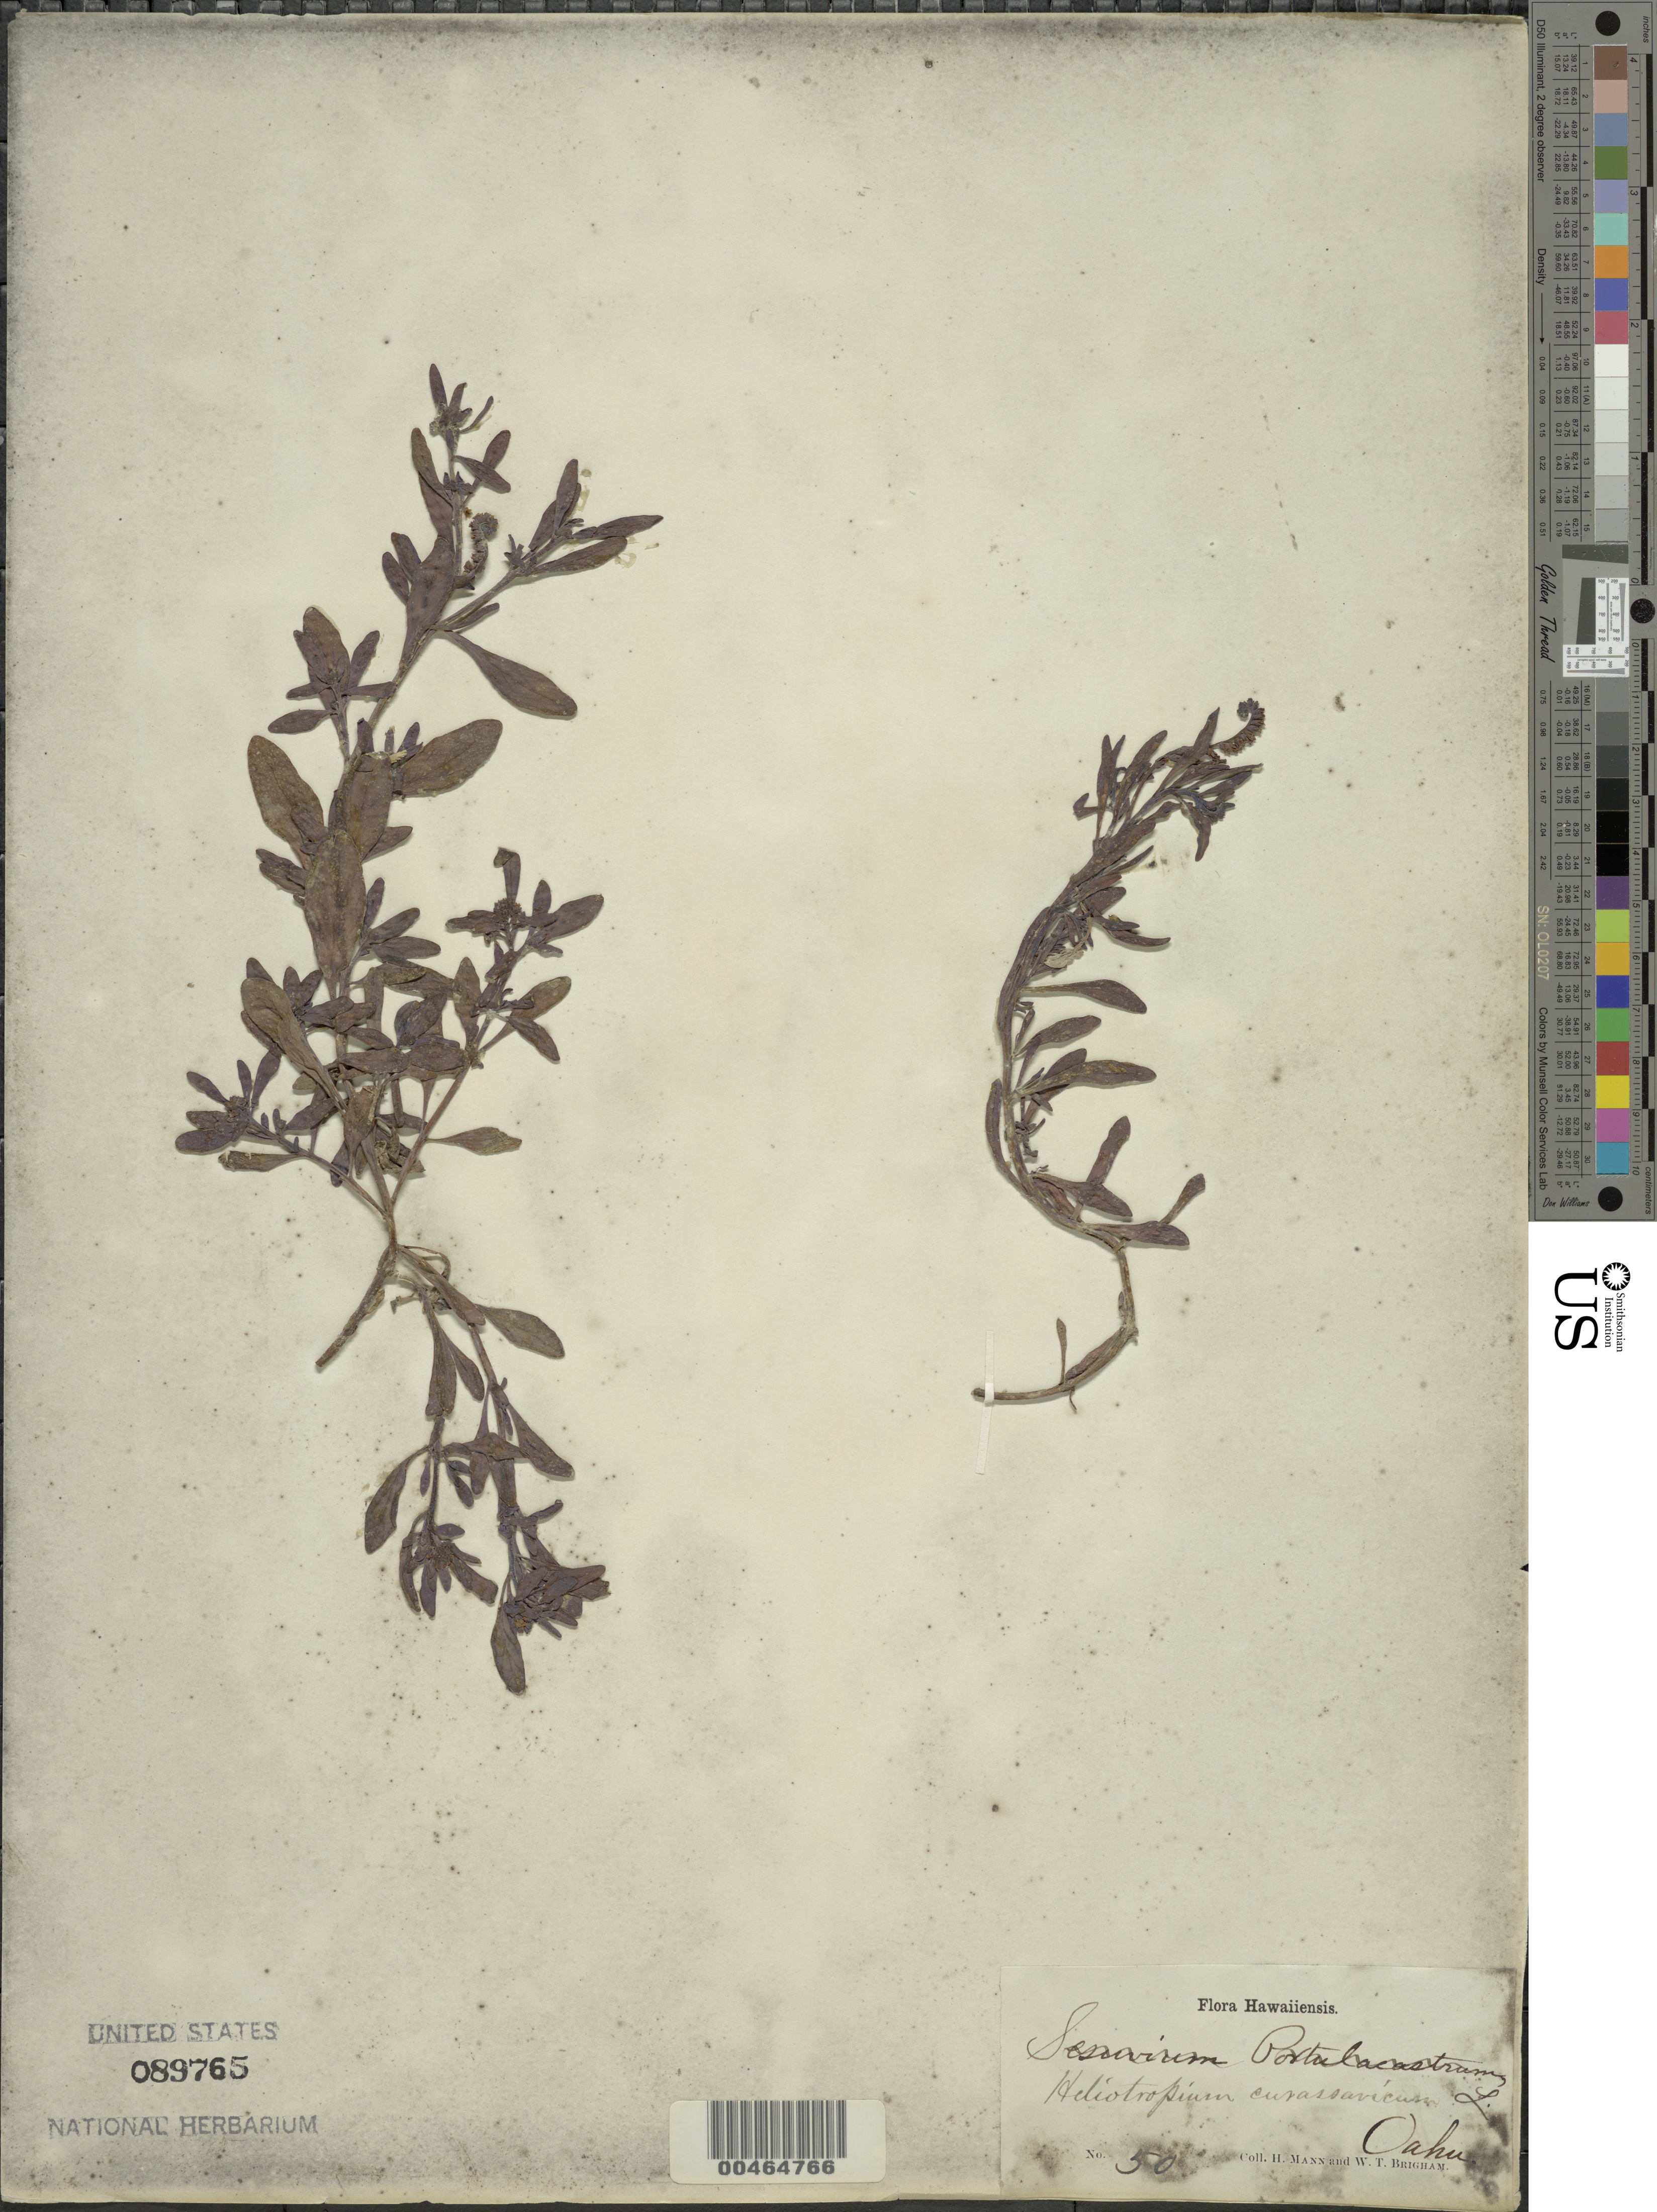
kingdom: Plantae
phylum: Tracheophyta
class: Magnoliopsida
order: Boraginales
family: Heliotropiaceae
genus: Heliotropium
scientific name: Heliotropium curassavicum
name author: L.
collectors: H. Mann & W. T. Brigham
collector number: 50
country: United States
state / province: Hawaii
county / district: Honolulu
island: Oahu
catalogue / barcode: US 89765